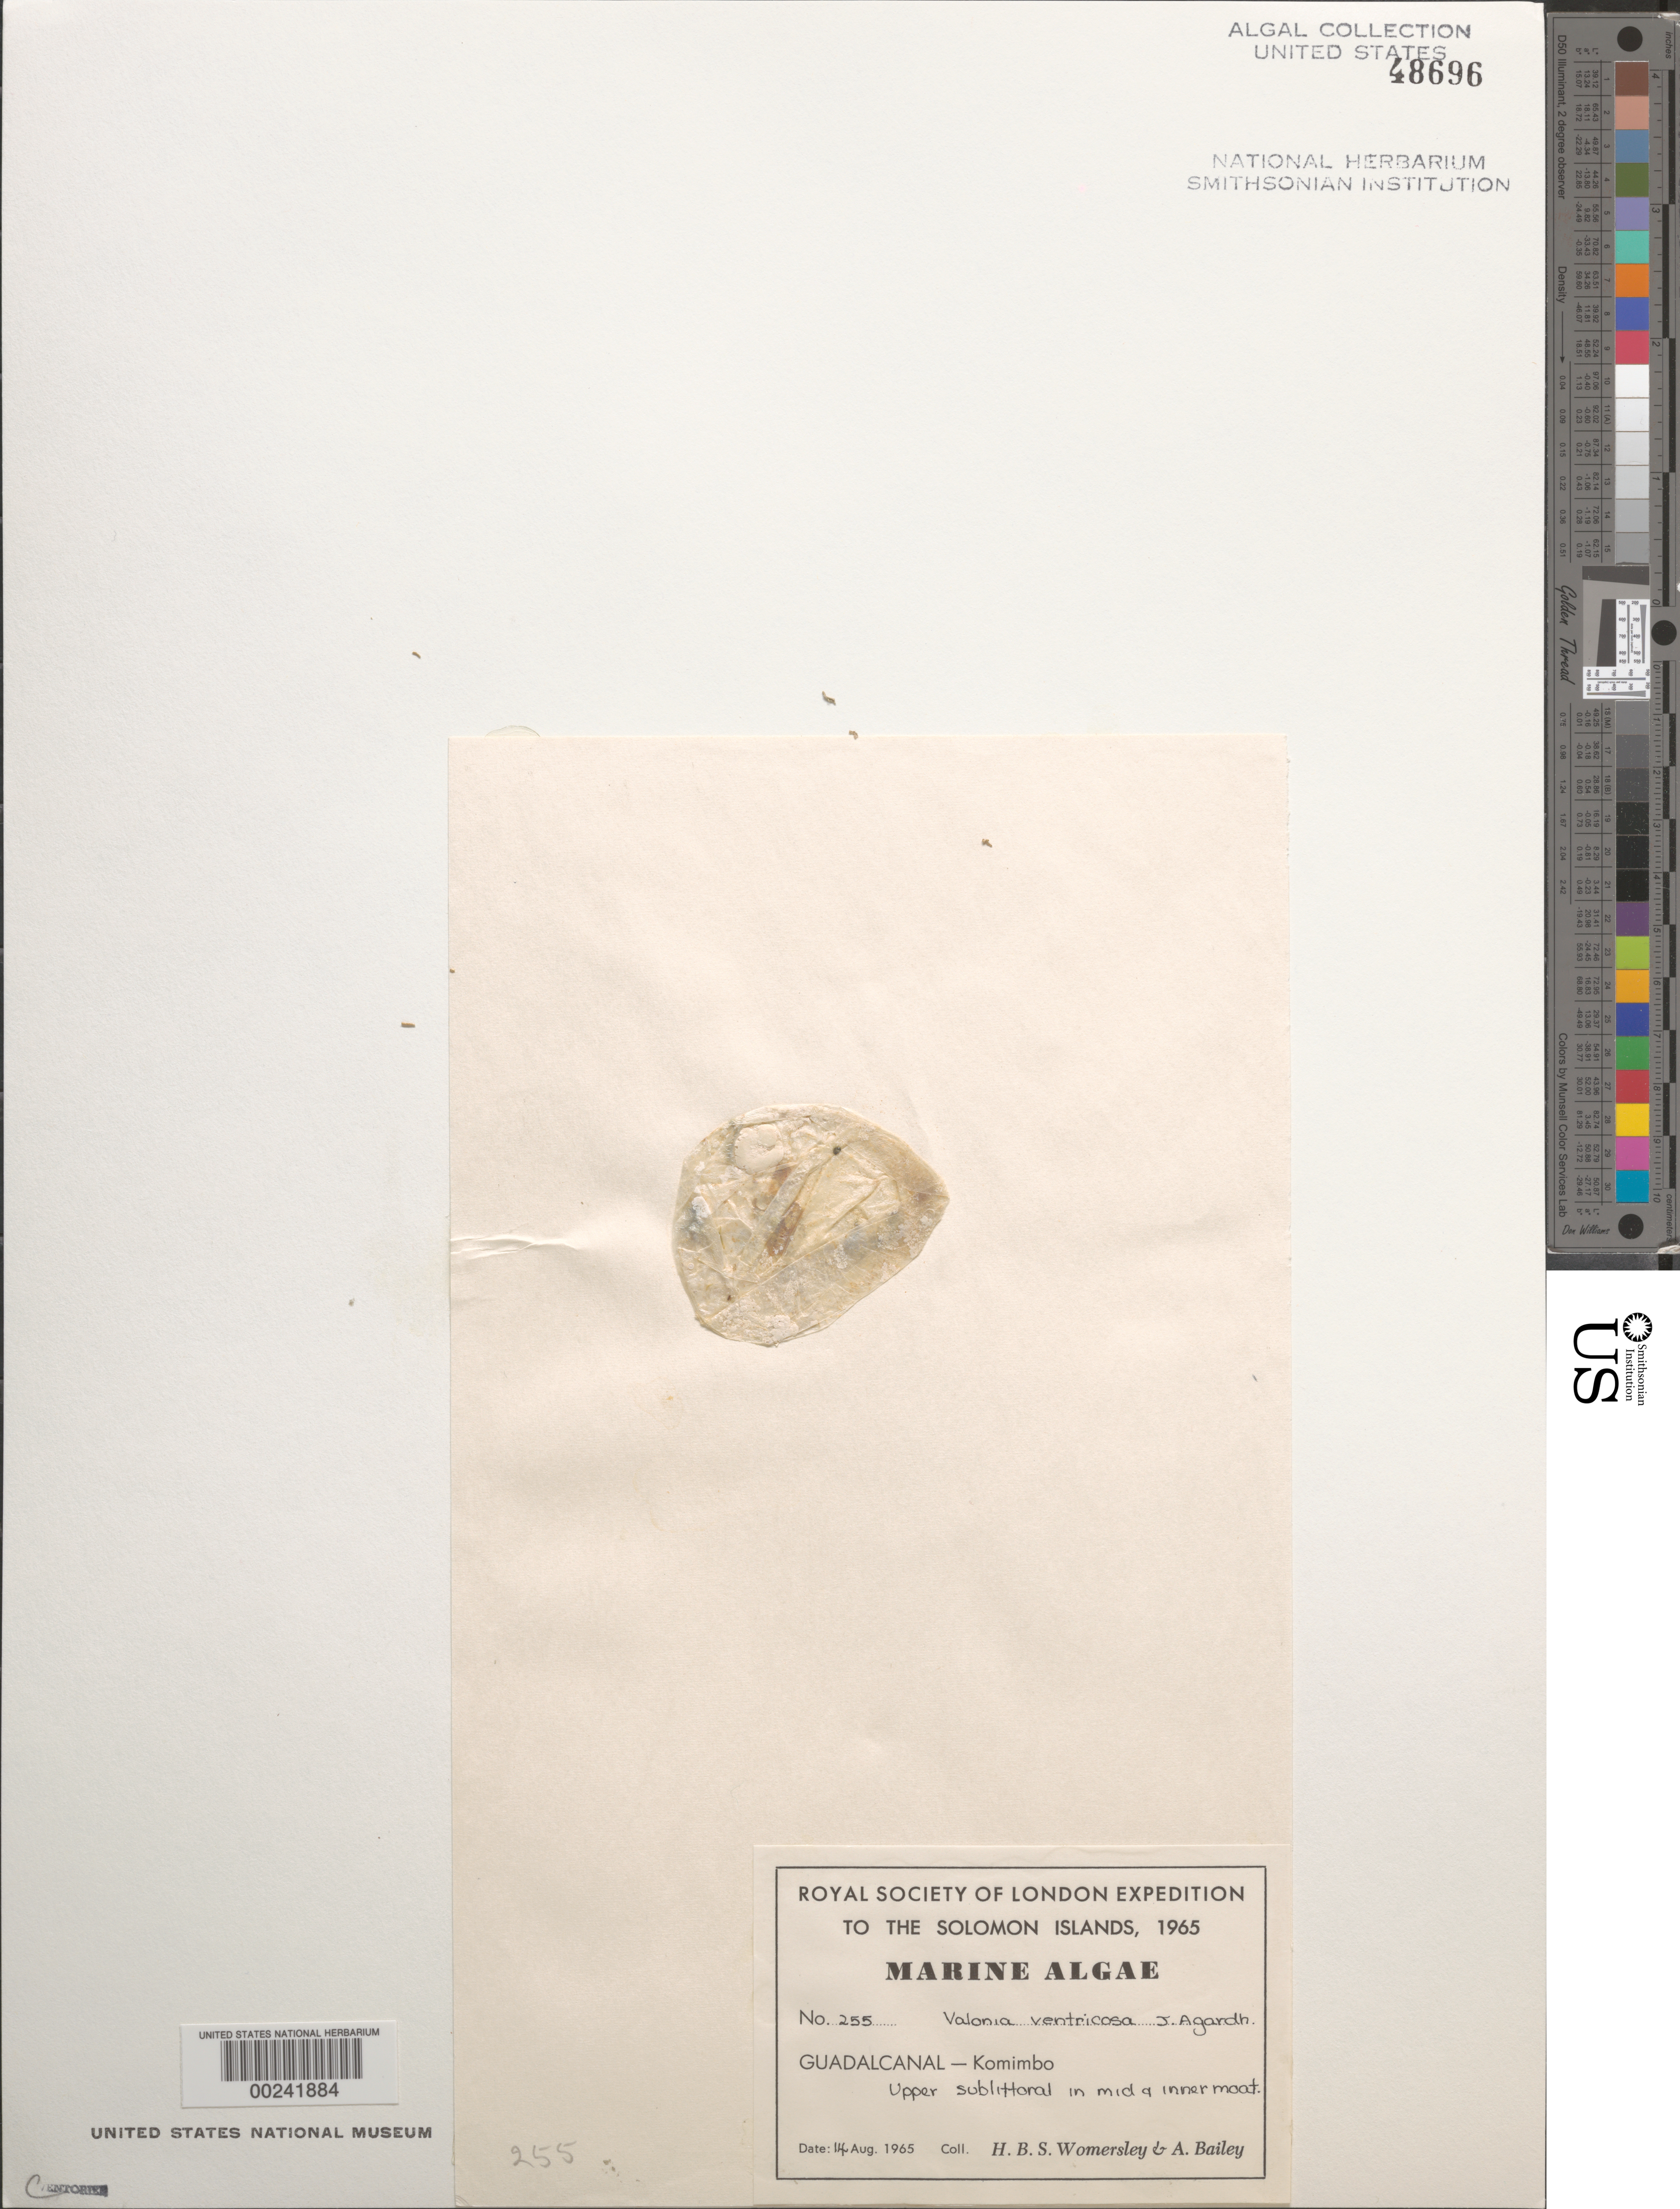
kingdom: Plantae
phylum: Chlorophyta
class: Ulvophyceae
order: Siphonocladales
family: Valoniaceae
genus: Valonia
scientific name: Valonia ventricosa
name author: J. Agardh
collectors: H. B. S. Womersley & A. Bailey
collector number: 255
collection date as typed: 14 Aug 1965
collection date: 1965-08-14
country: Solomon Islands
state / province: Guadalcanal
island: Guadalcanal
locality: Komimbo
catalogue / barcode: US 48696